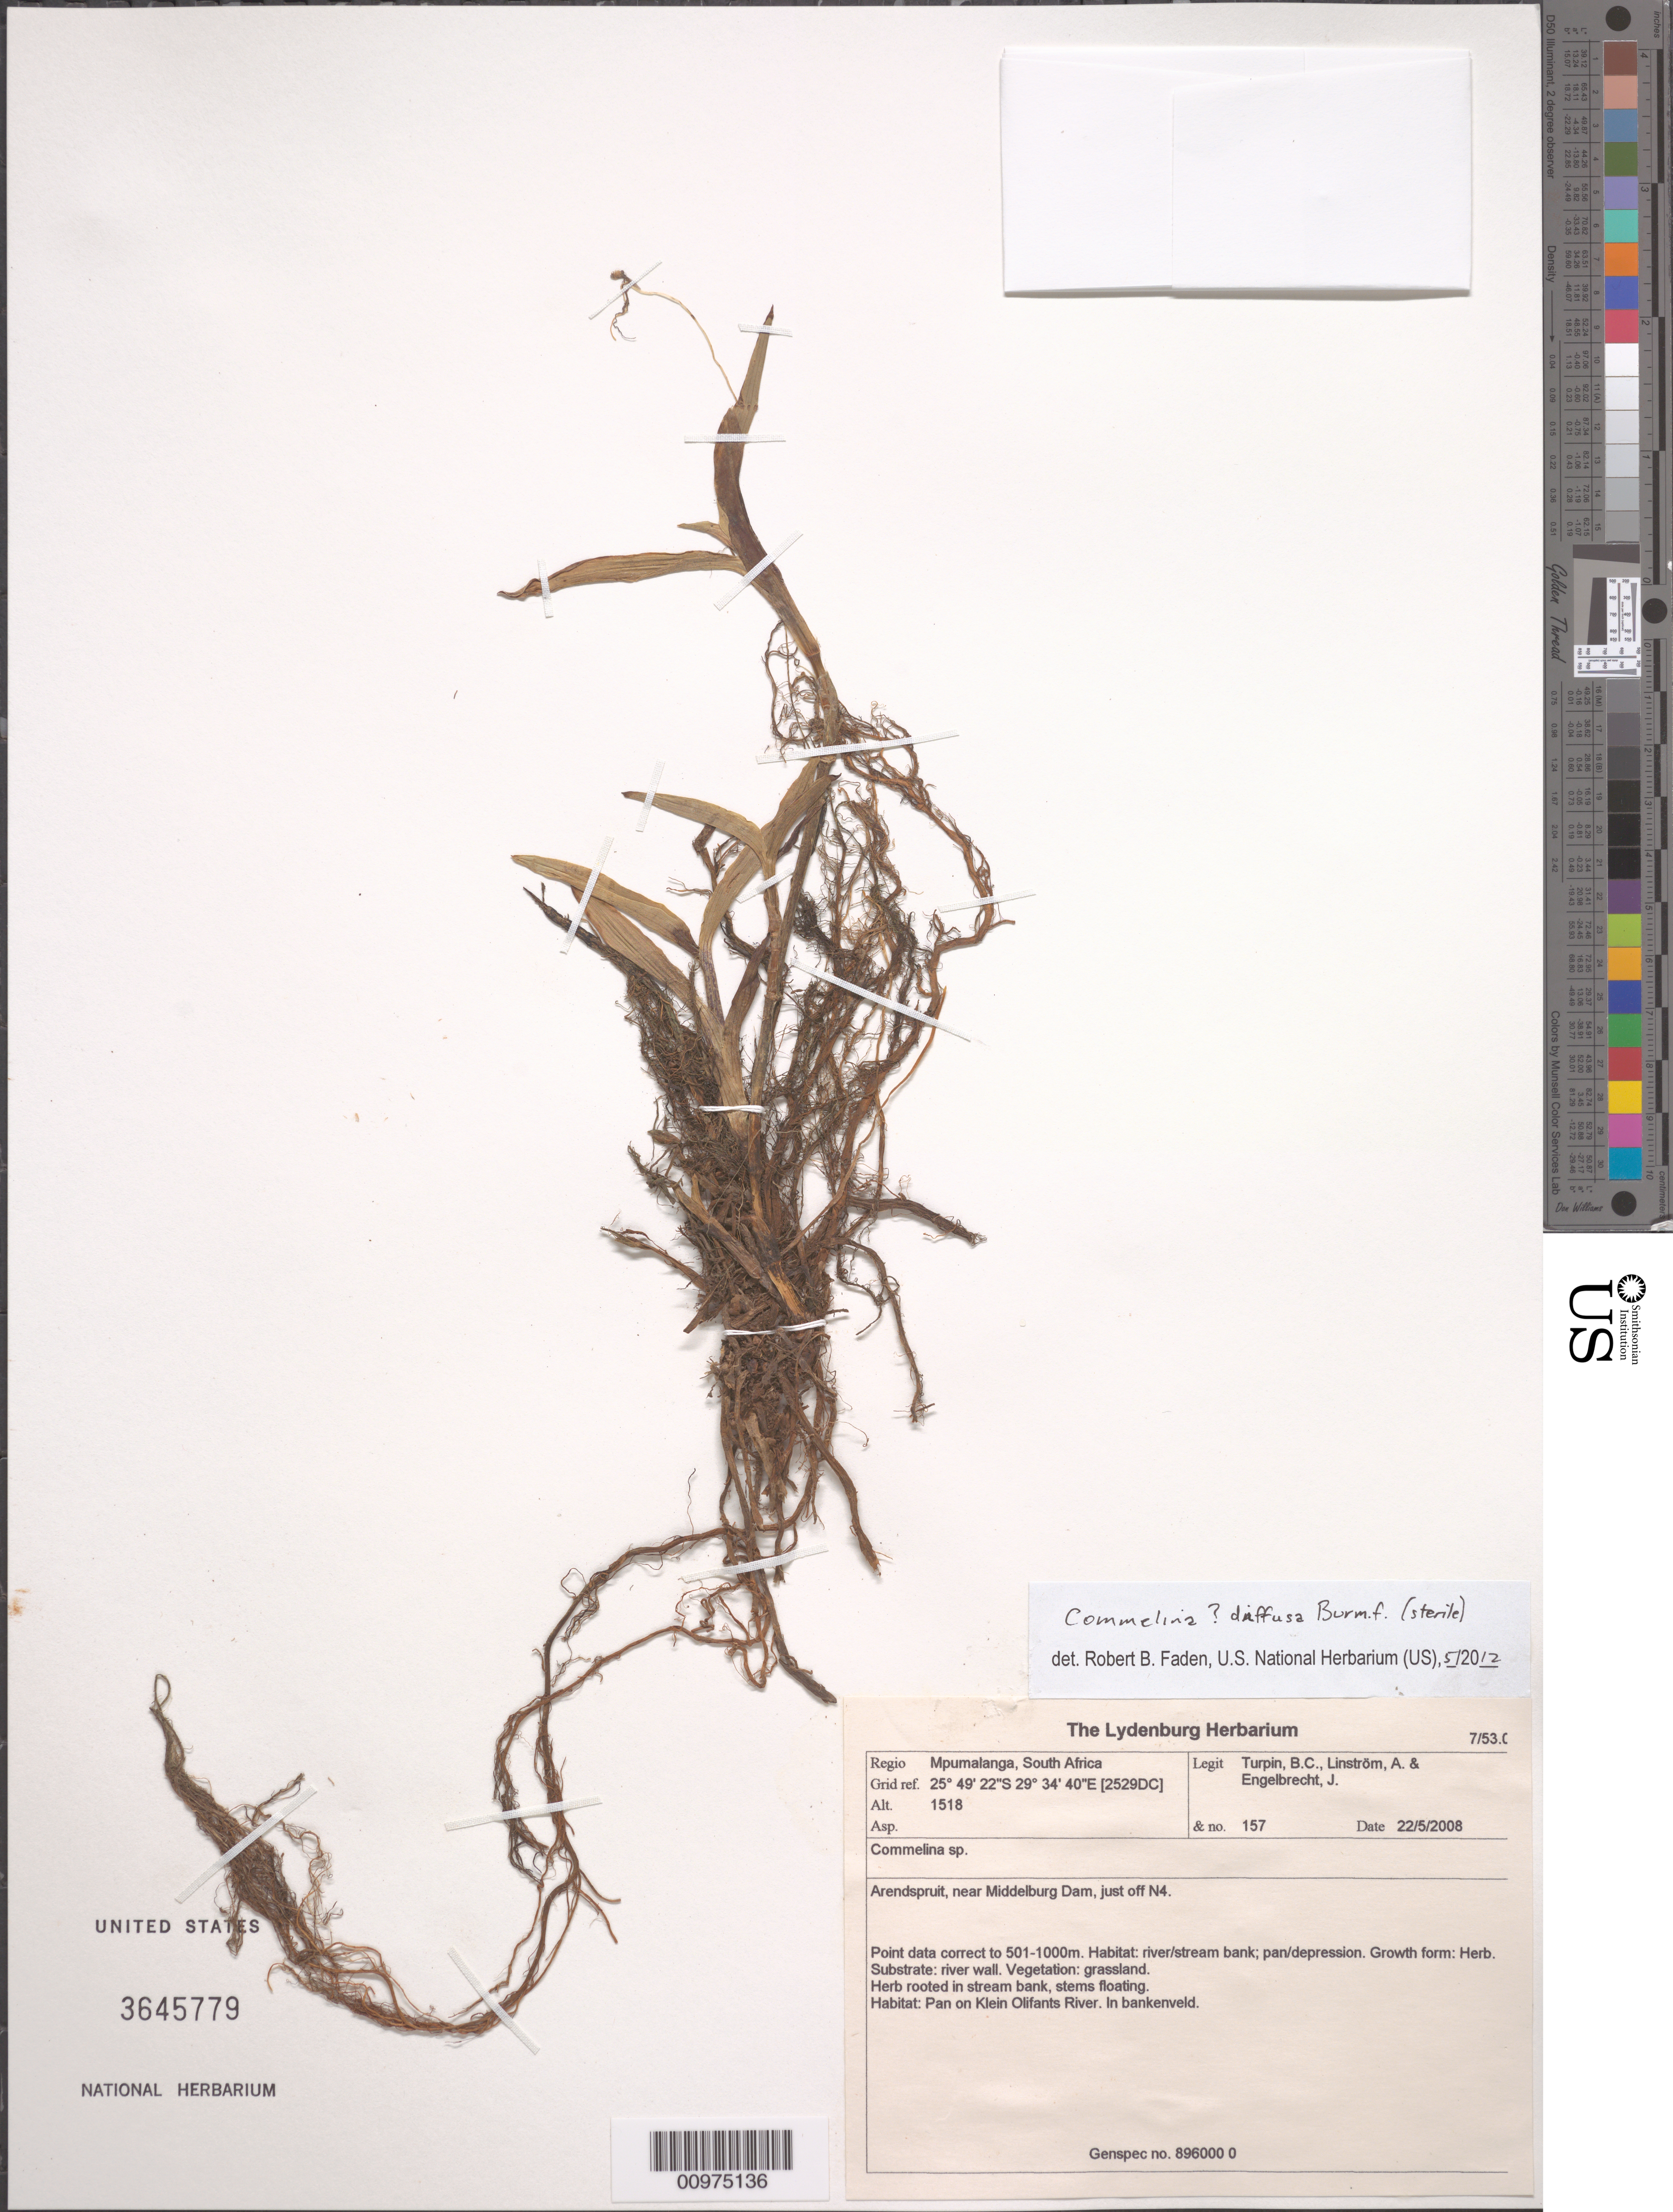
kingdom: Plantae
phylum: Tracheophyta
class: Liliopsida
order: Commelinales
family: Commelinaceae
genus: Commelina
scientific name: Commelina diffusa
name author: Burm. f.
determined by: Faden, Robert B., (US), Smithsonian Institution - National Museum of Natural History (UNITED STATES)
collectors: B. C. Turpin, A. Linström & J. Engelbrecht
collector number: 157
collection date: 2008-05-22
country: South Africa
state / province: Mpumalanga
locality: Arendspruit, near Middelburg Dam, just off N4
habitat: Habitat: river/stream bank; pan/depression. Substrate: rigver wall. Vegetation: grassland. Habitat: Pan on Klein Olifants River. In bankenveld.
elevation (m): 1518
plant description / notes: GRID REFERENCE: 2529DC Genspec no. 896000 0 Point data correct to 501-1000 m.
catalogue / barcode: US 3645779